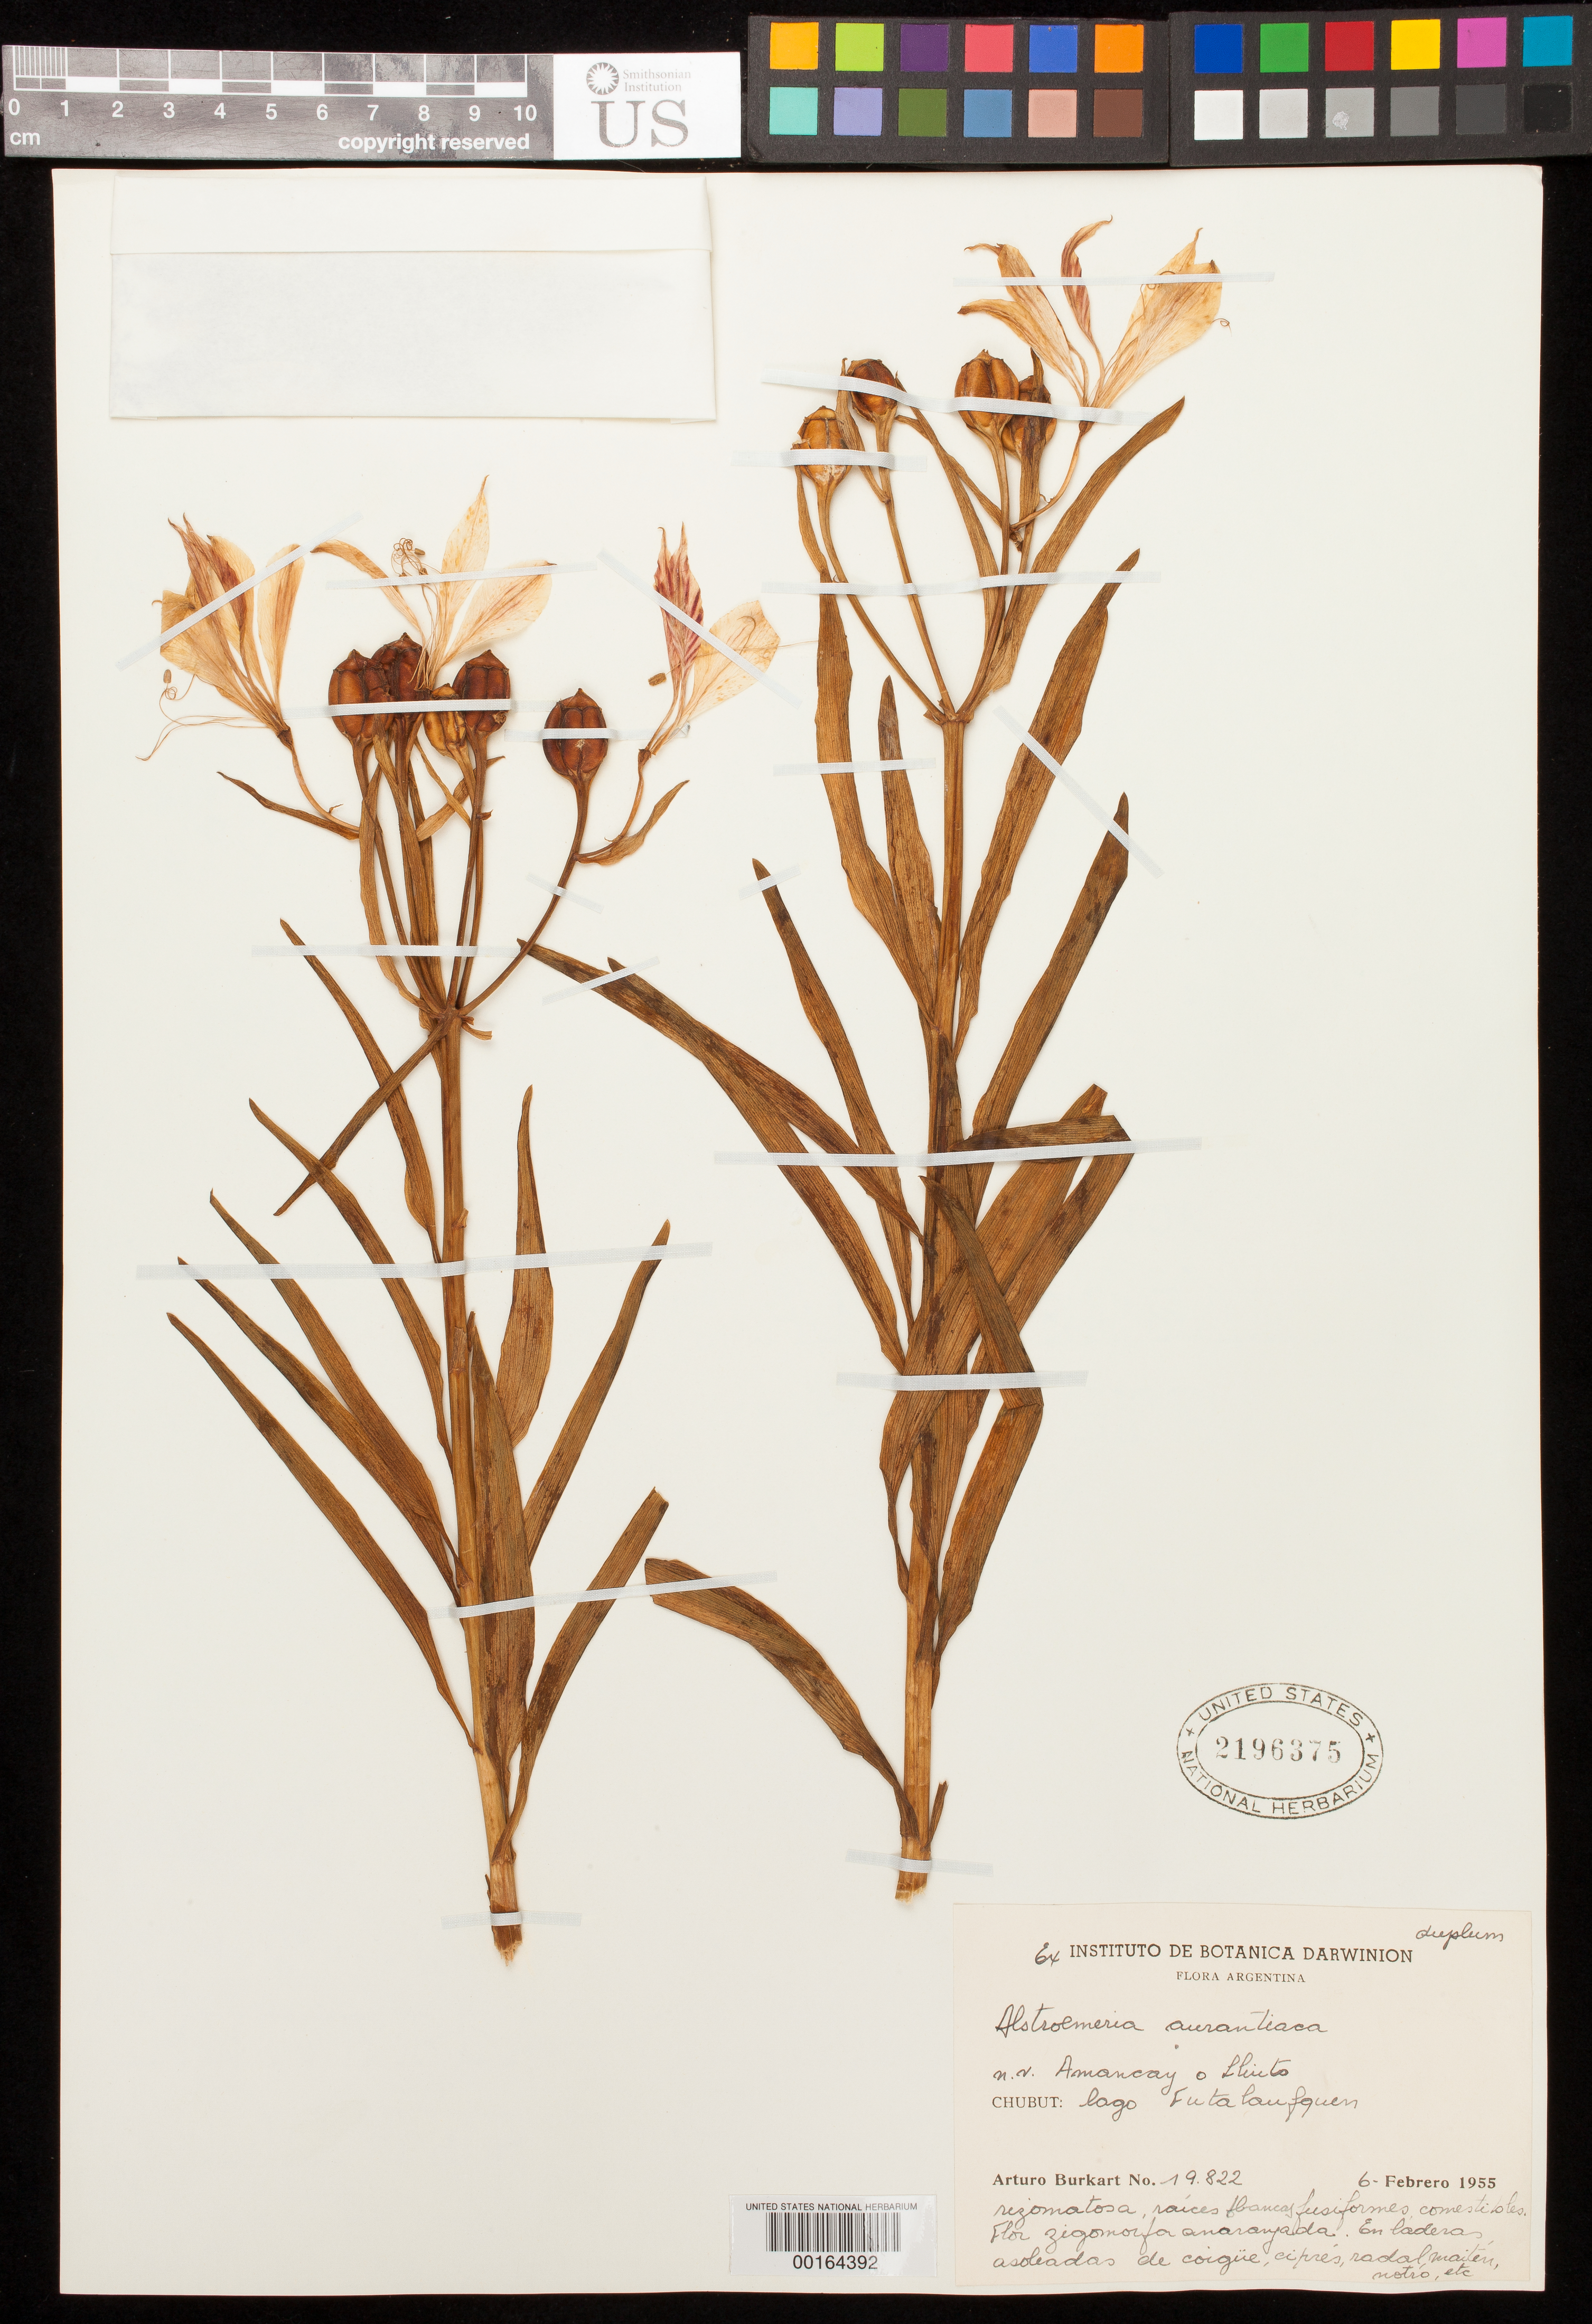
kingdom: Plantae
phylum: Tracheophyta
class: Liliopsida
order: Liliales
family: Alstroemeriaceae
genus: Alstroemeria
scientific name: Alstroemeria aurantiaca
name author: D. Don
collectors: A. E. Burkart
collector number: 19822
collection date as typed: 06 Feb 1955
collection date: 1955-02-06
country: Argentina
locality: Amancay or lluito; Futalaufquen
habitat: Lake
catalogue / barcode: US 2196375